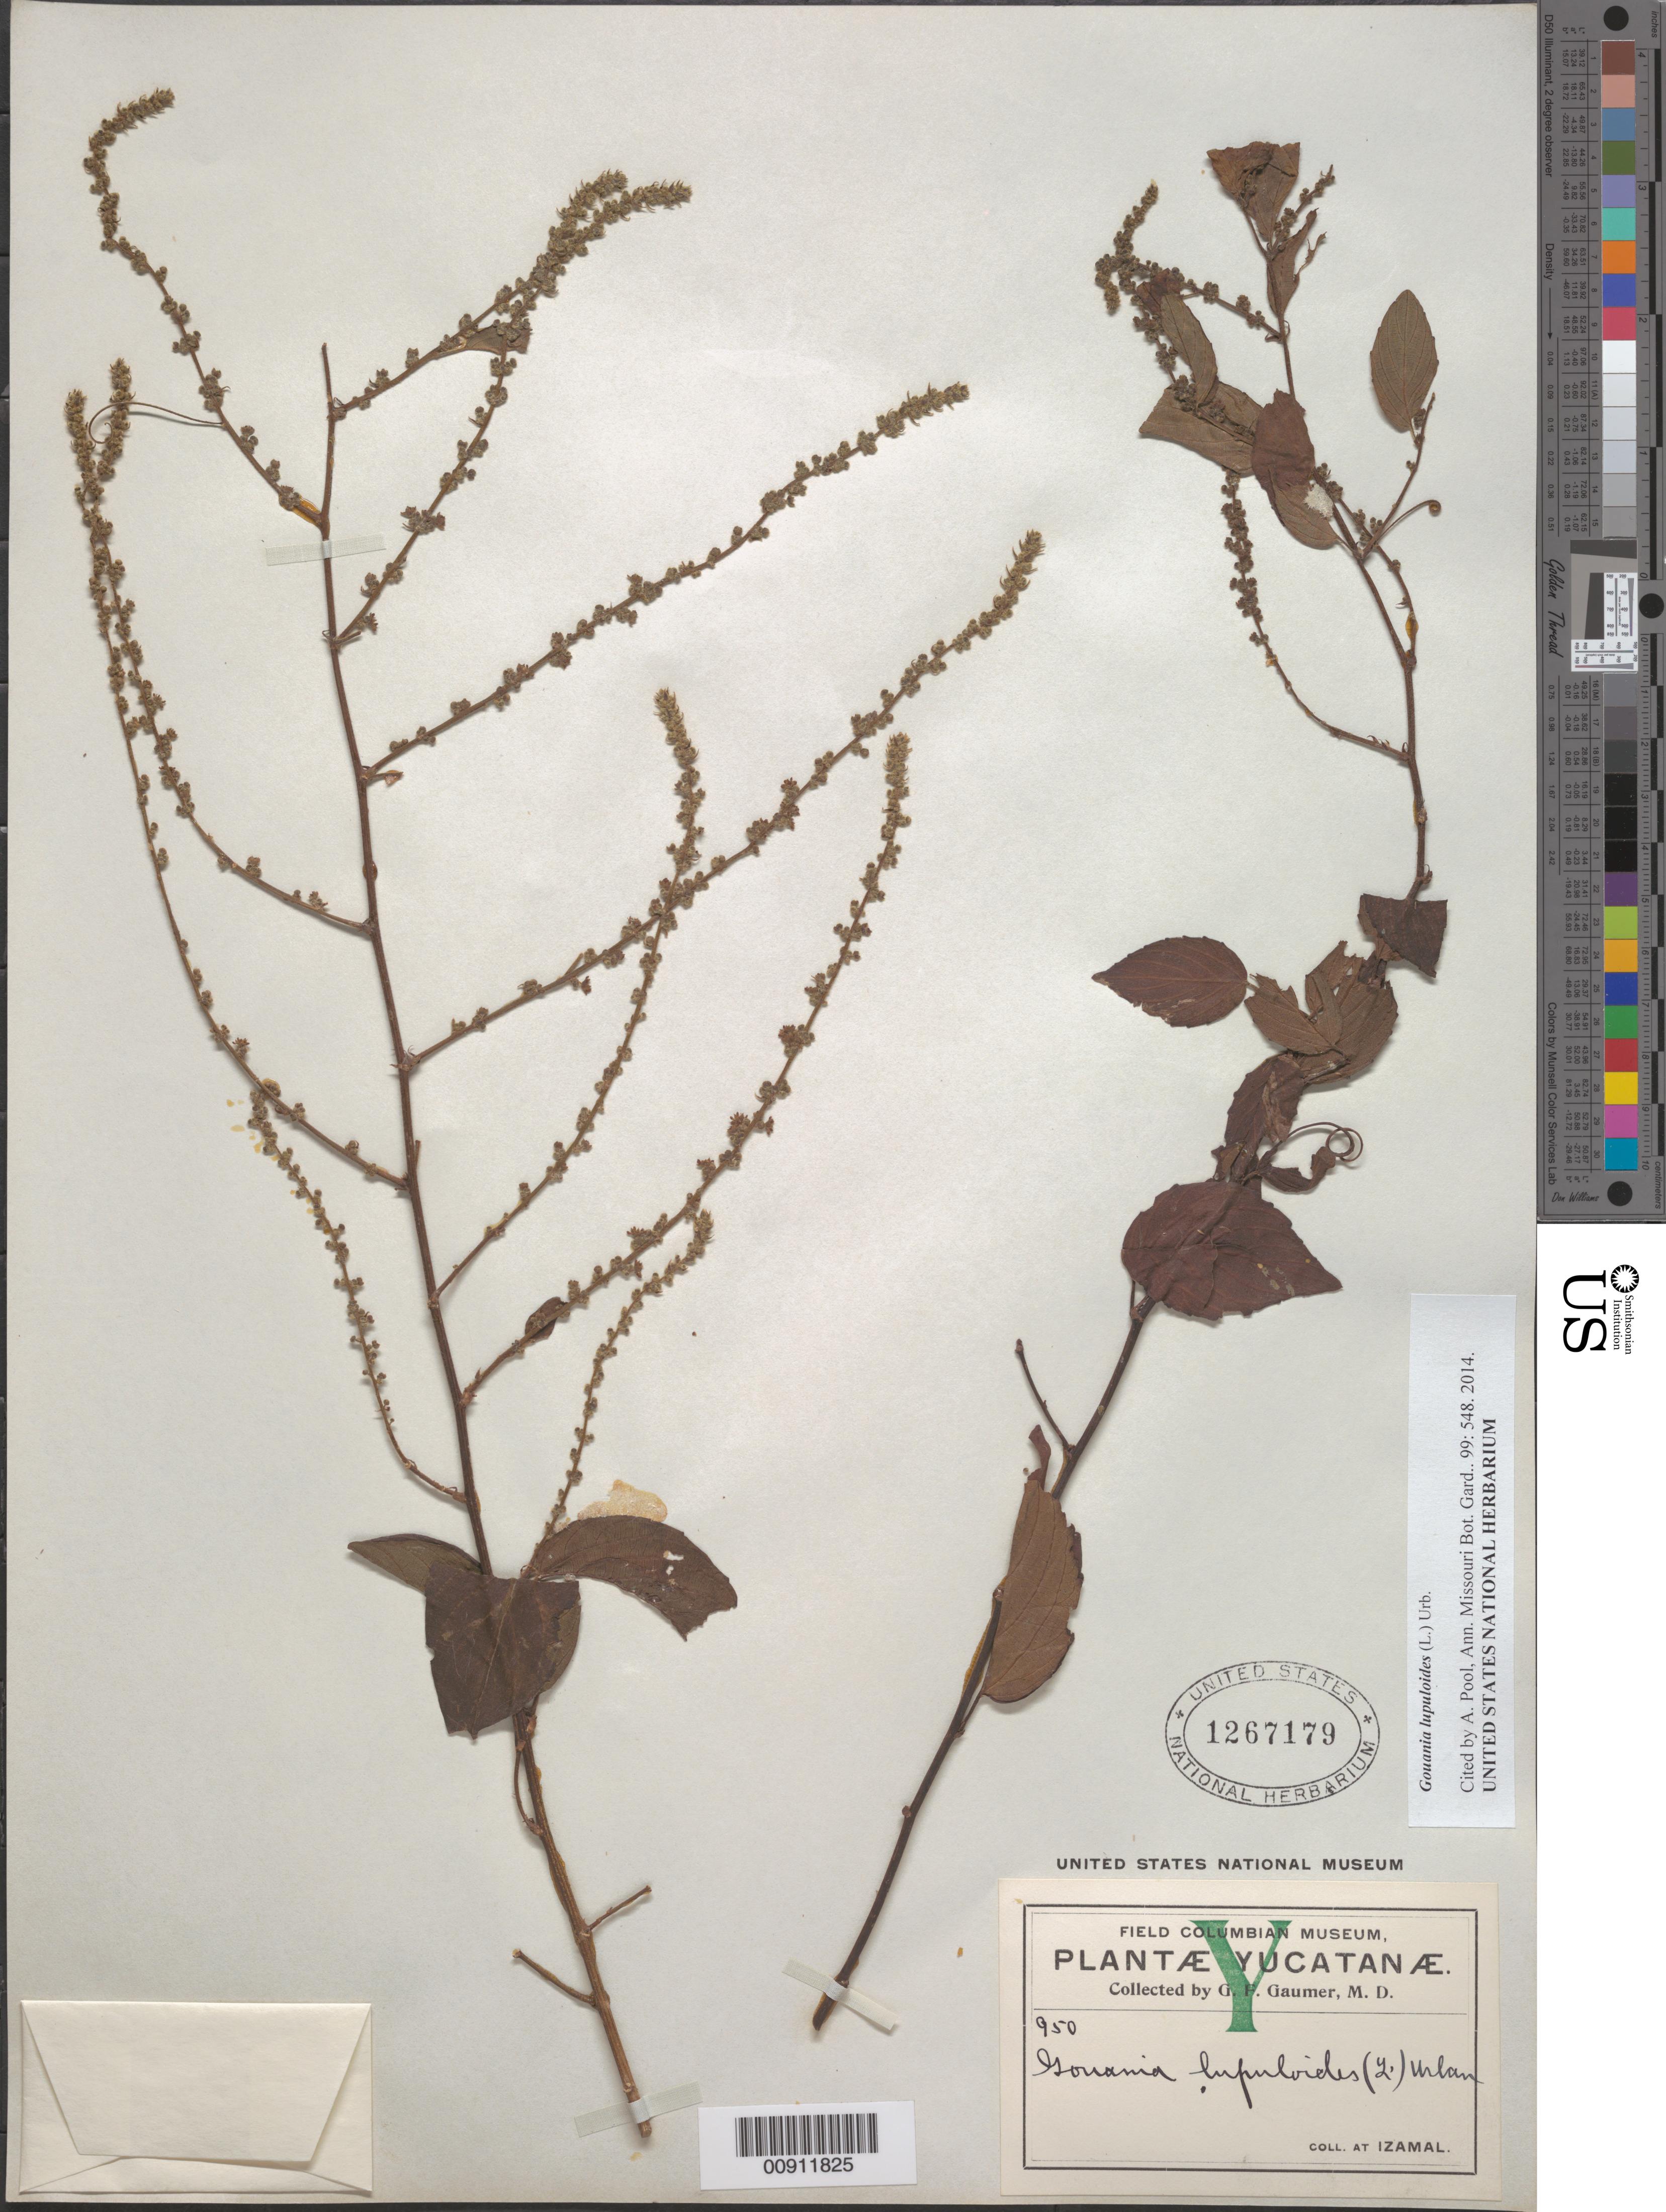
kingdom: Plantae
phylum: Tracheophyta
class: Magnoliopsida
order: Rosales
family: Rhamnaceae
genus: Gouania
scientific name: Gouania lupuloides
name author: (L.) Urb.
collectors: G. F. Gaumer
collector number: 950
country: Mexico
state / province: Yucatán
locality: Izamal.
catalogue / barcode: US 1267179